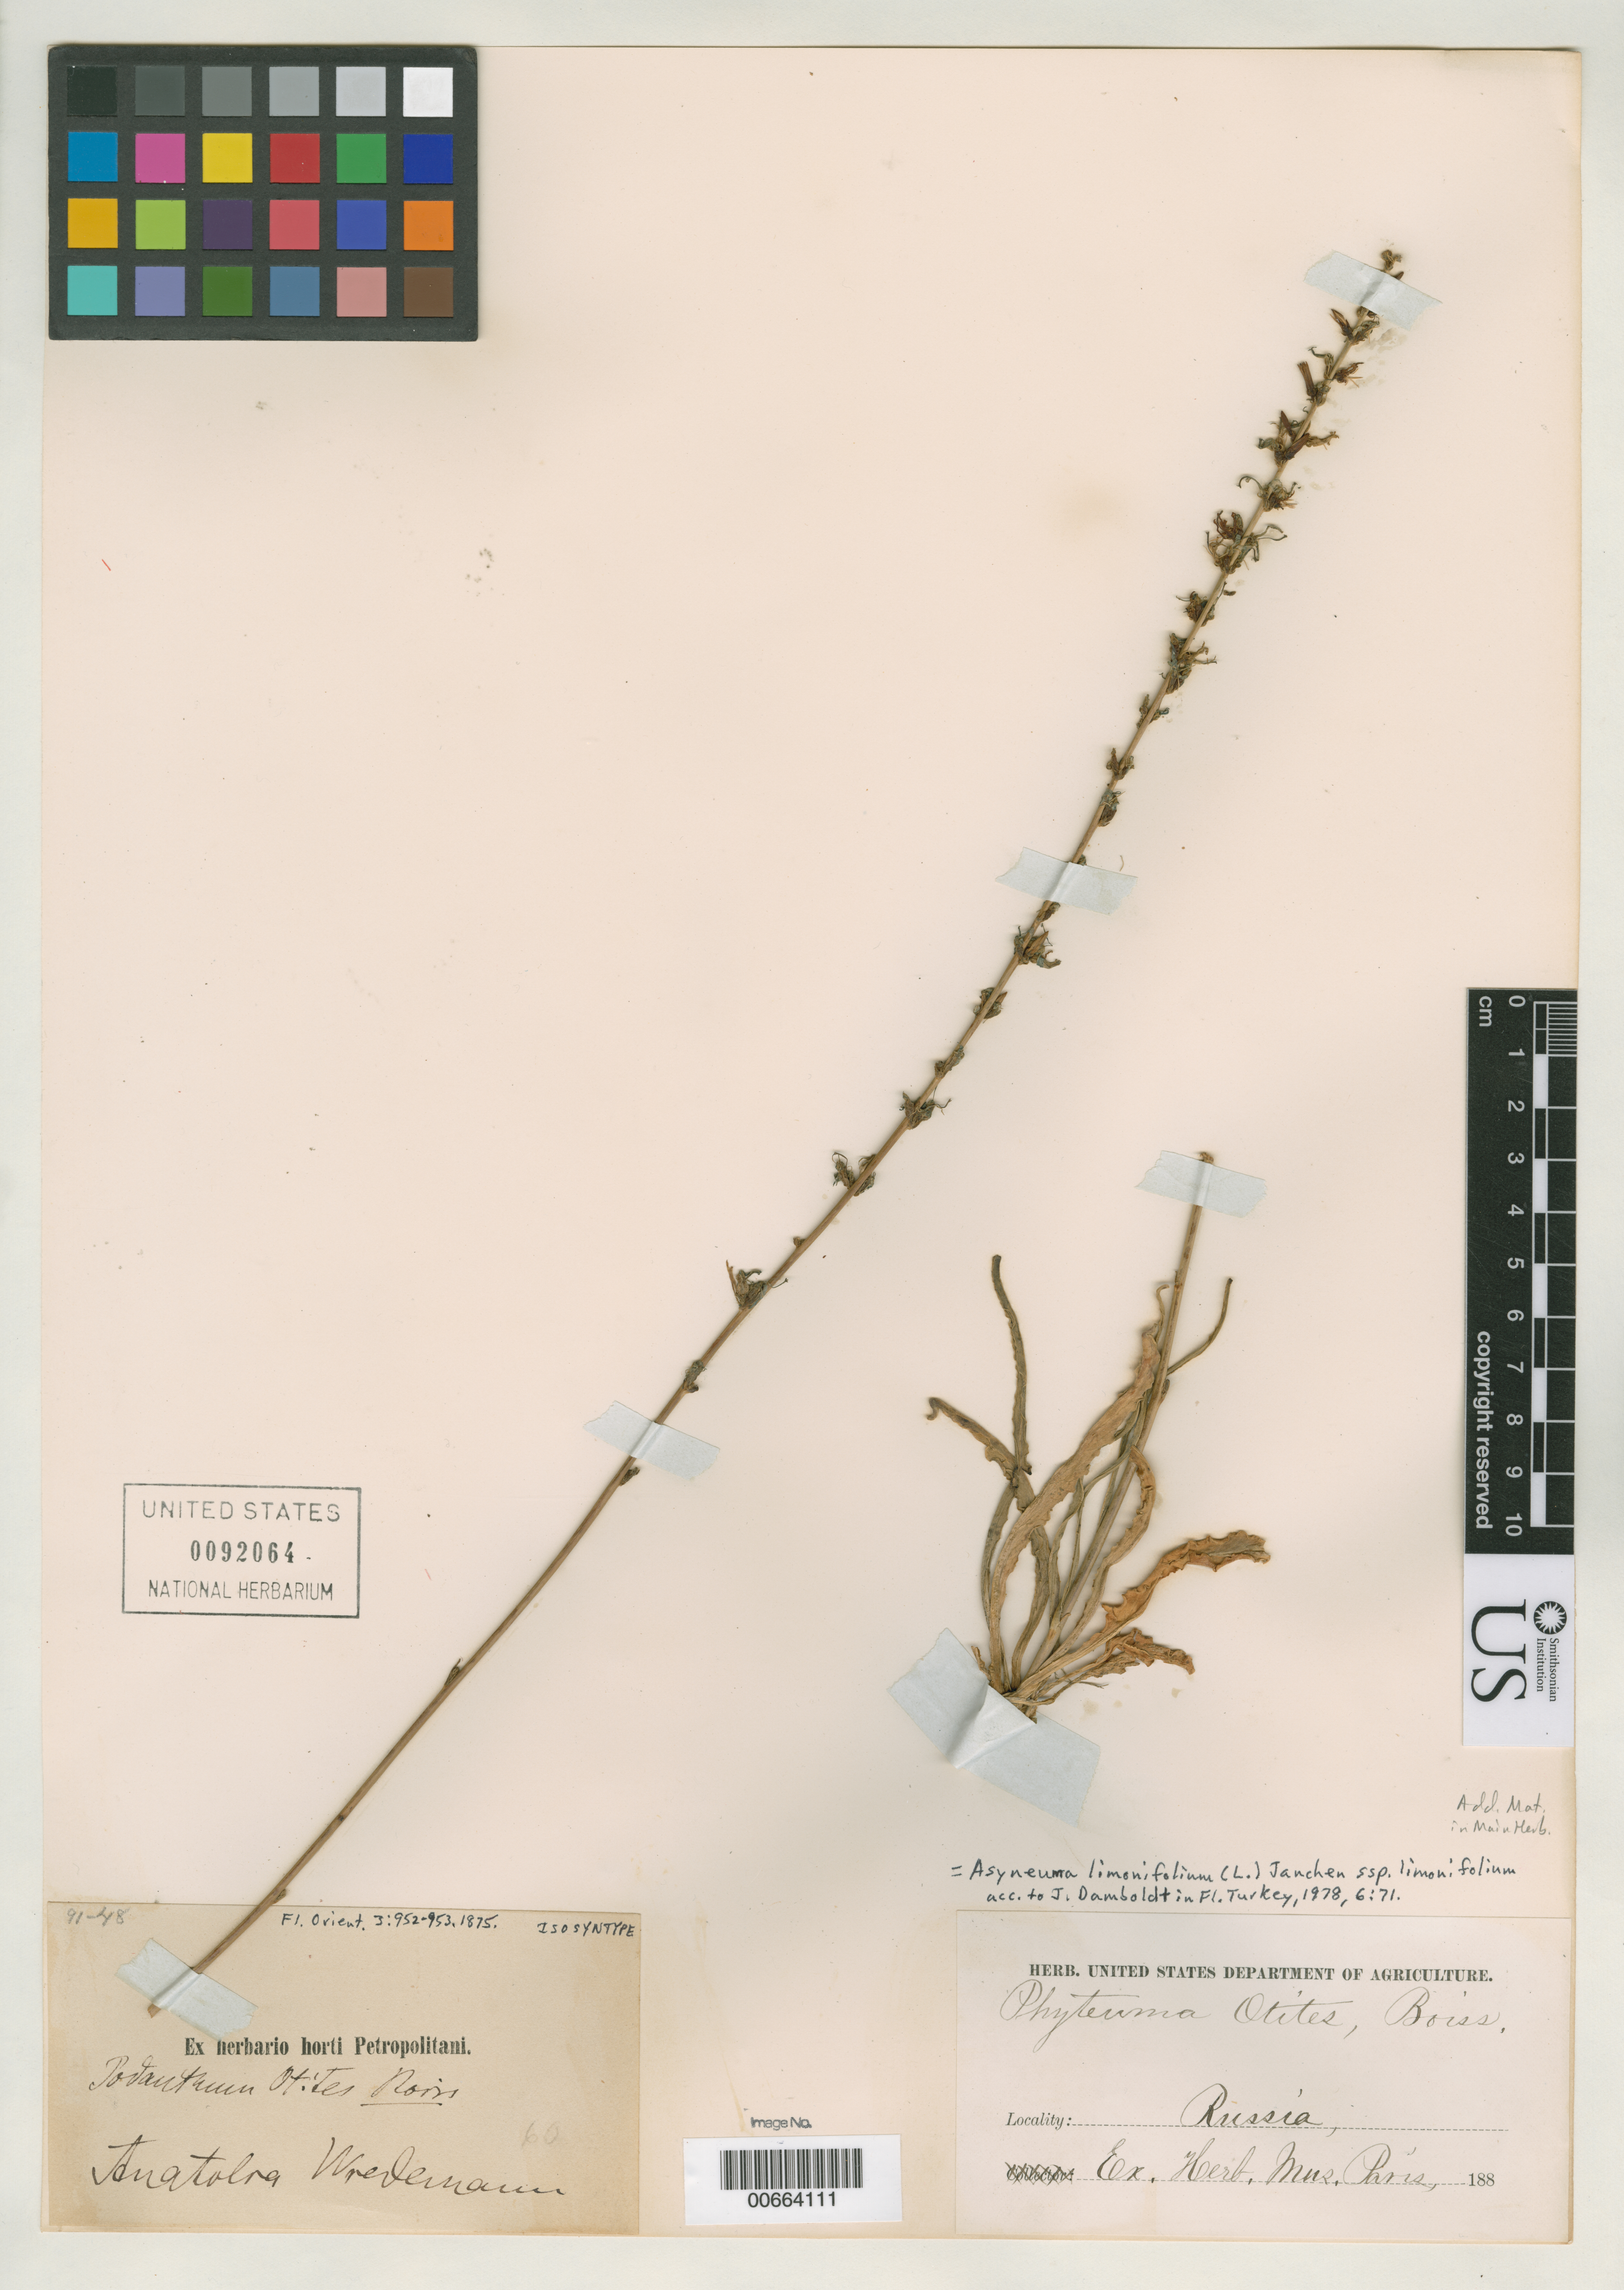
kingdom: Plantae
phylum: Tracheophyta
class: Magnoliopsida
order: Asterales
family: Campanulaceae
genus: Podanthum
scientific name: Podanthum otites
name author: Boiss.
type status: Possible Isosyntype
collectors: E. Wiedemann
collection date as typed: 188-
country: Turkey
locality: Monte Kischichdagh, Anatolia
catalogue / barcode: US 92064